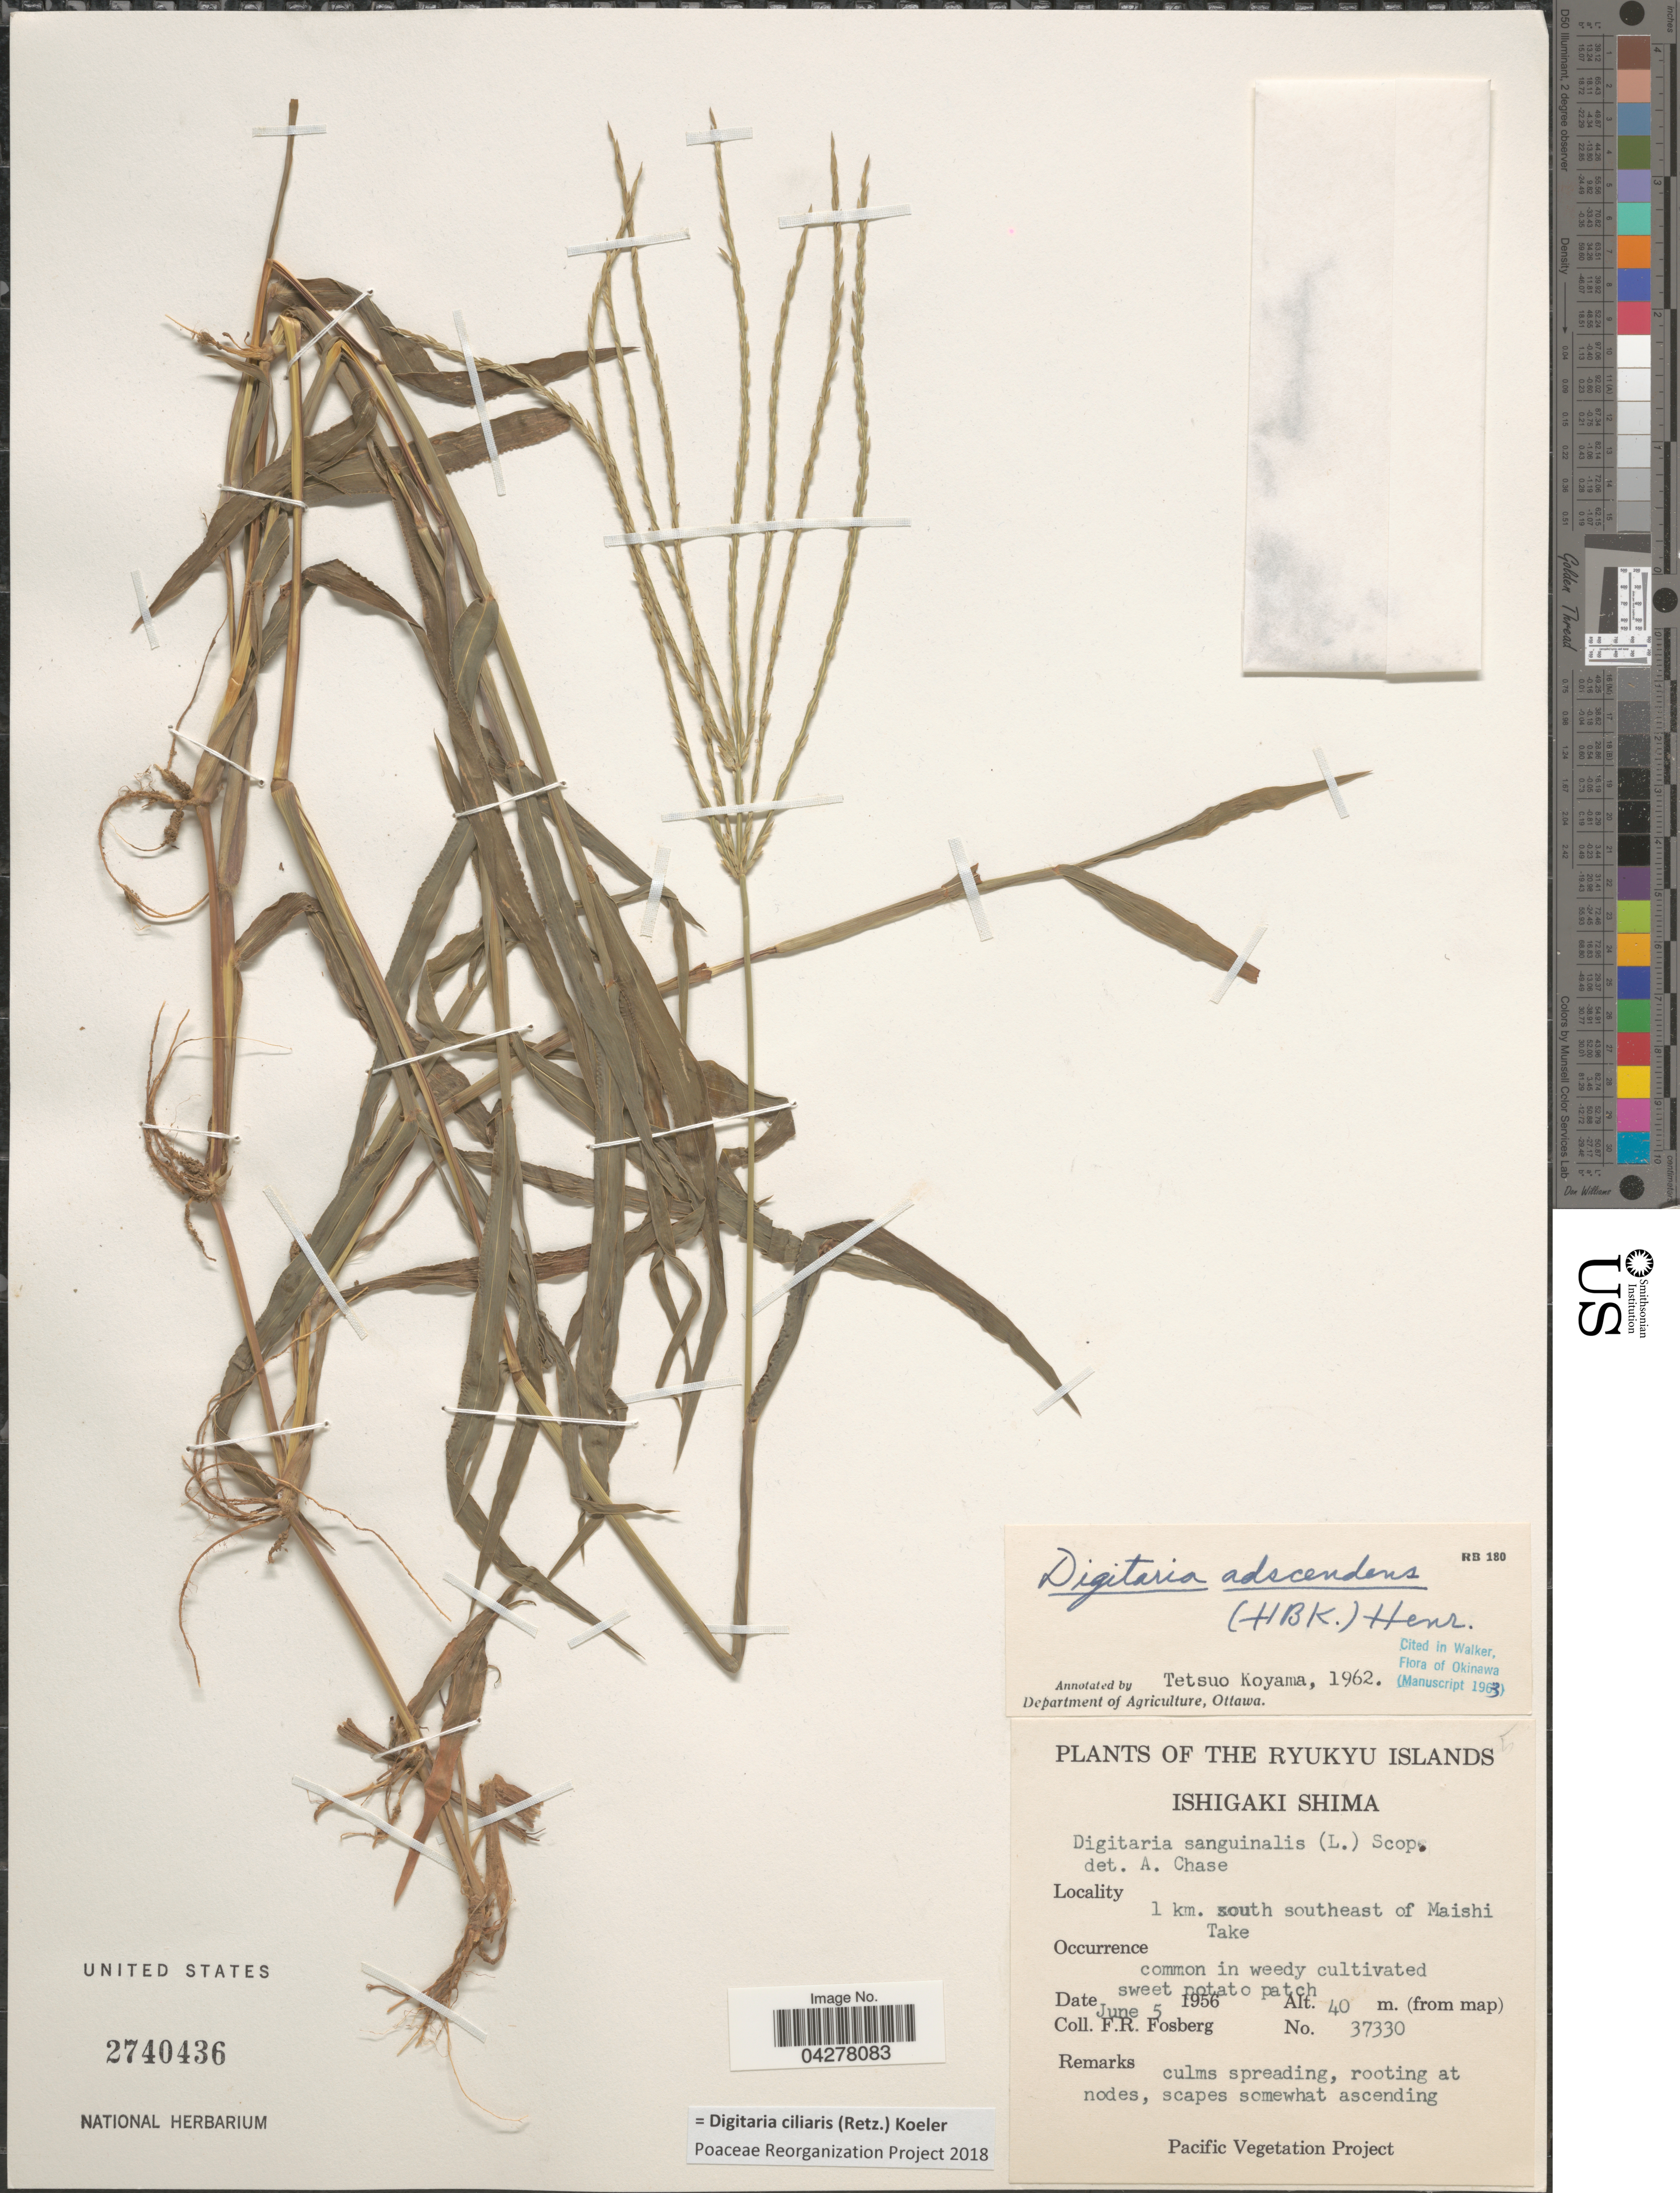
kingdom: Plantae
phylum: Tracheophyta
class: Liliopsida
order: Poales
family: Poaceae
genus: Digitaria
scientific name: Digitaria ciliaris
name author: (Retz.) Koeler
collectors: F. R. Fosberg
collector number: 37330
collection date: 1956-06-05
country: Japan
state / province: Okinawa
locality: The Ryukyu Islands. Ishigaki Shima. 1 km. south southeast of Maishi Take. Common in weedy cultivated sweet potatio patch.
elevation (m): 40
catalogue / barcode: US 2740436